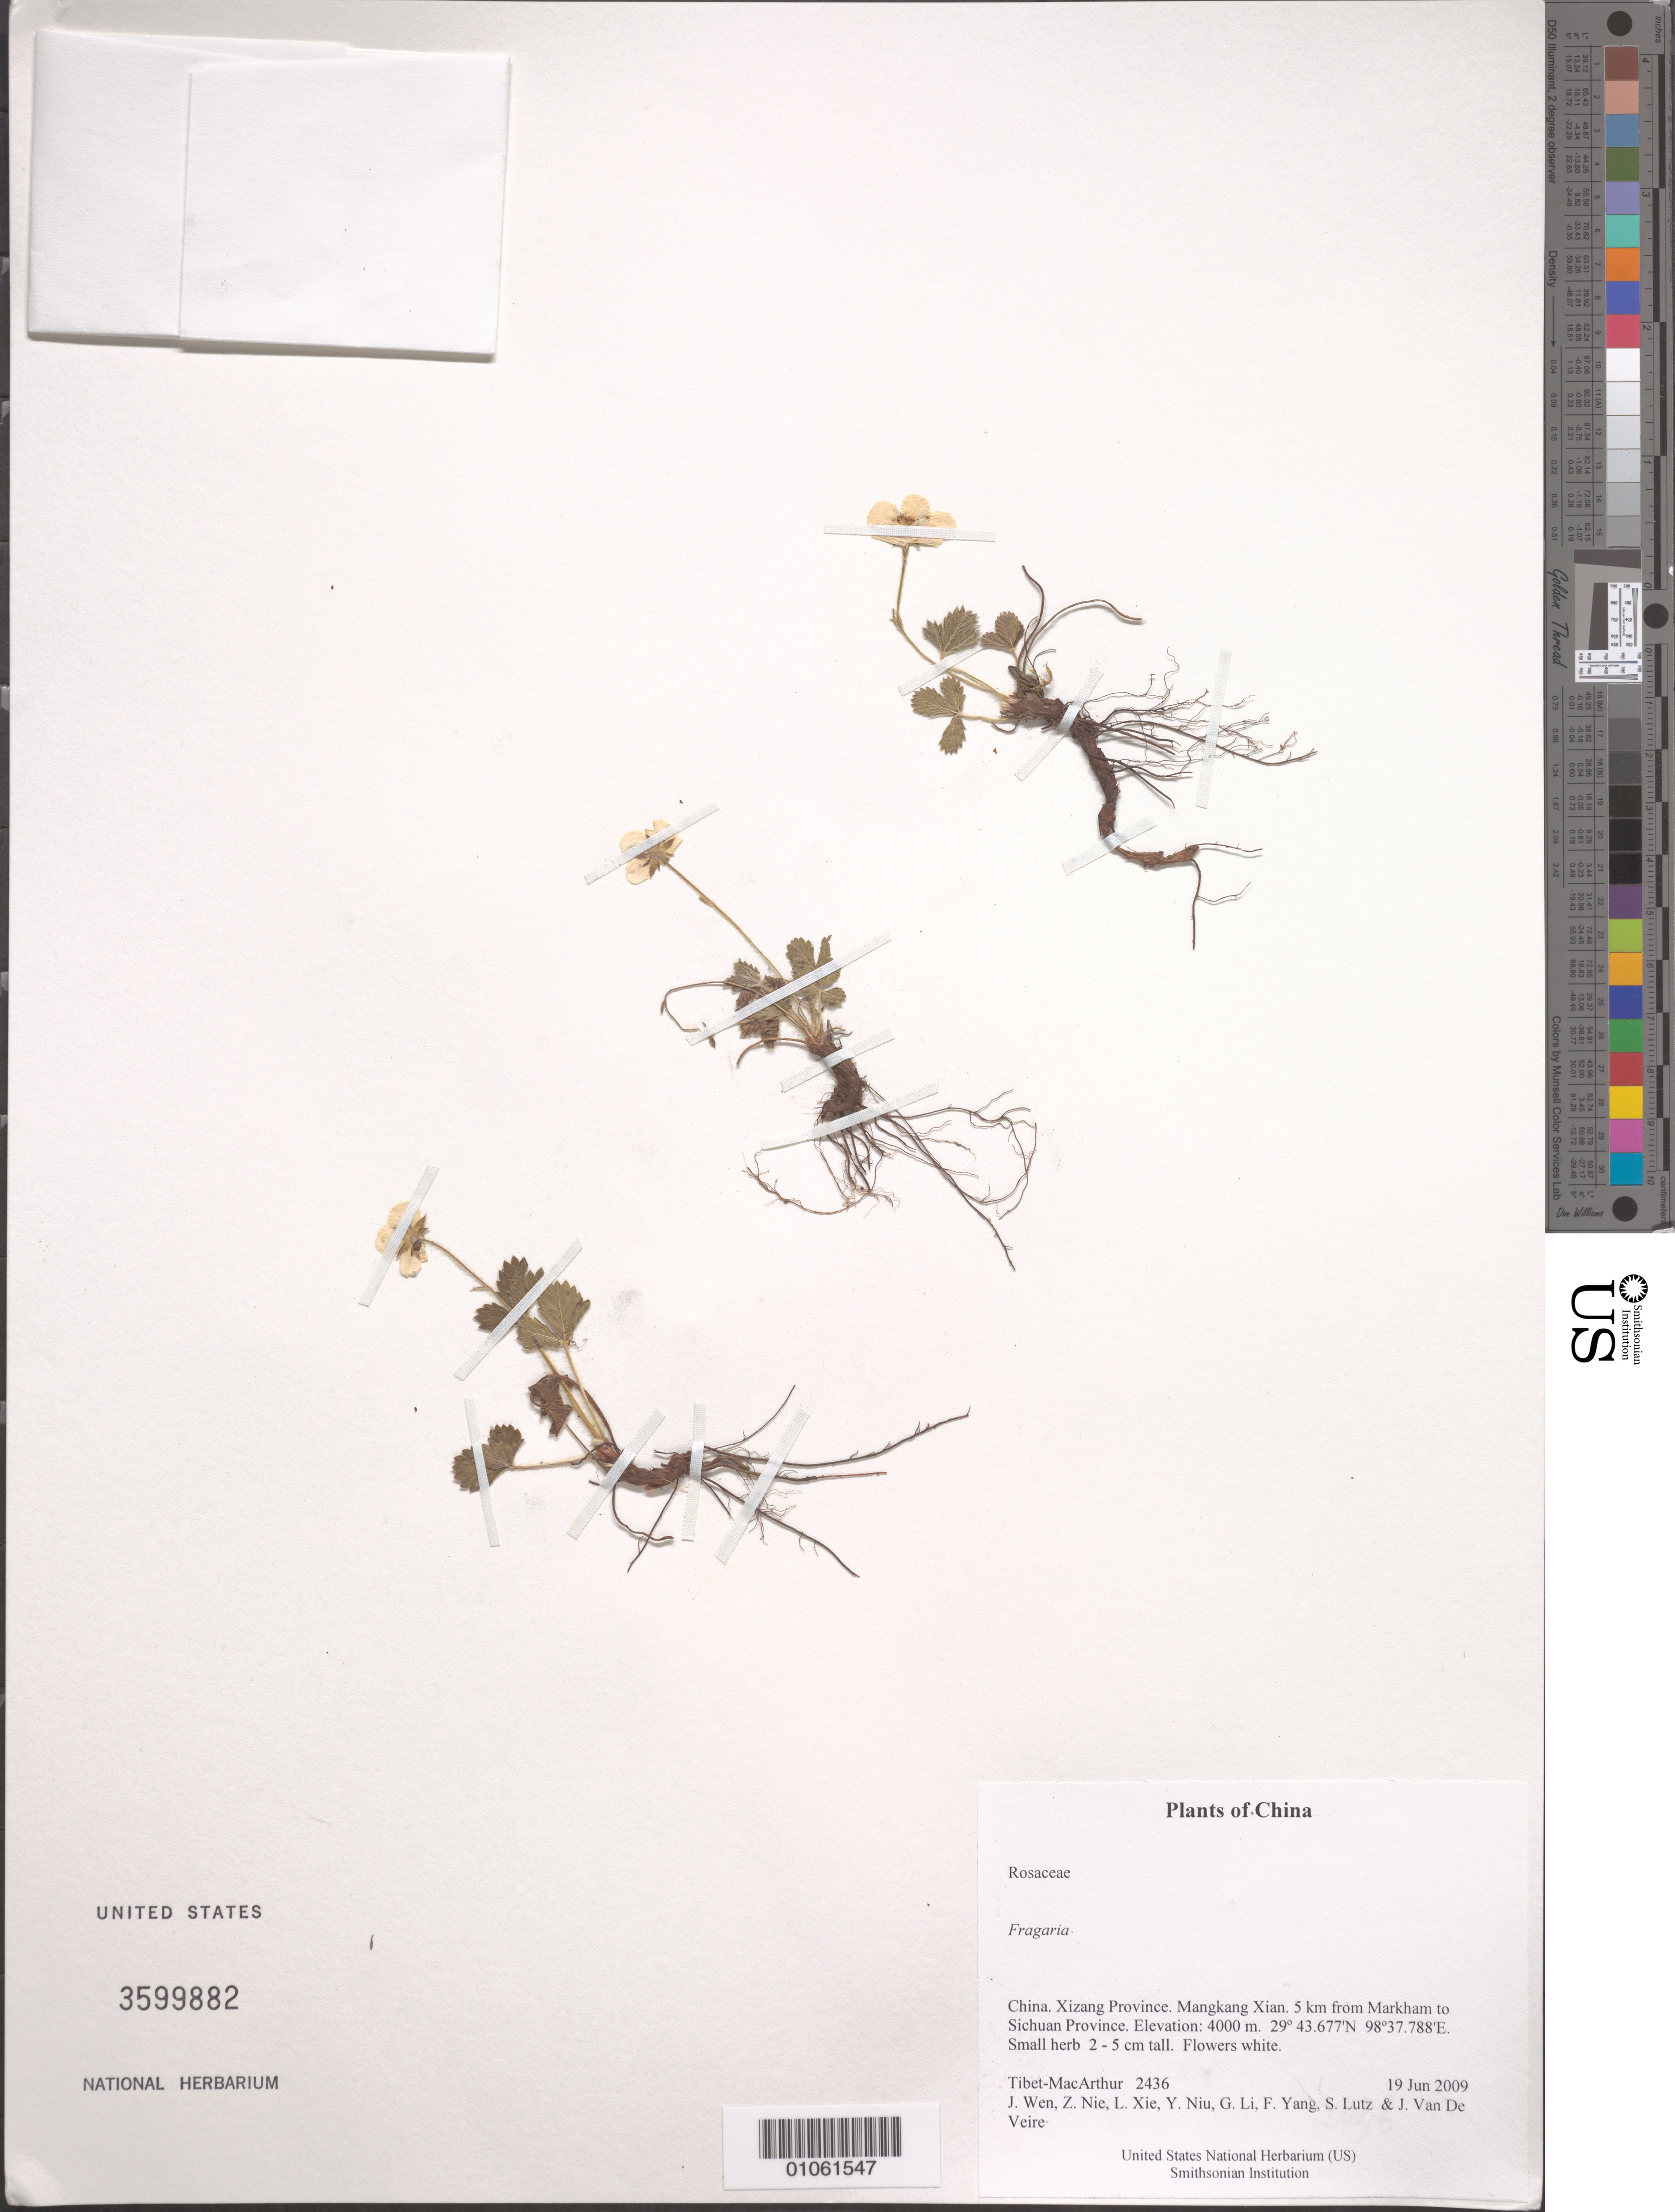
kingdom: Plantae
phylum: Tracheophyta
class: Magnoliopsida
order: Rosales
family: Rosaceae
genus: Fragaria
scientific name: Fragaria sp.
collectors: Tibet-MacArthur, J. Wen, Z. Nie, L. Xie, Y. Niu, G. Li, F. Yang, S. Lutz & J. Van De Veire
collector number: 2436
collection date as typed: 19 Jun 2009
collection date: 2009-06-19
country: China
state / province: Xizang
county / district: Mangkang Xian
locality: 5 km from Markham to Sichuan Province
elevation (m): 4000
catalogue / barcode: US 3599882